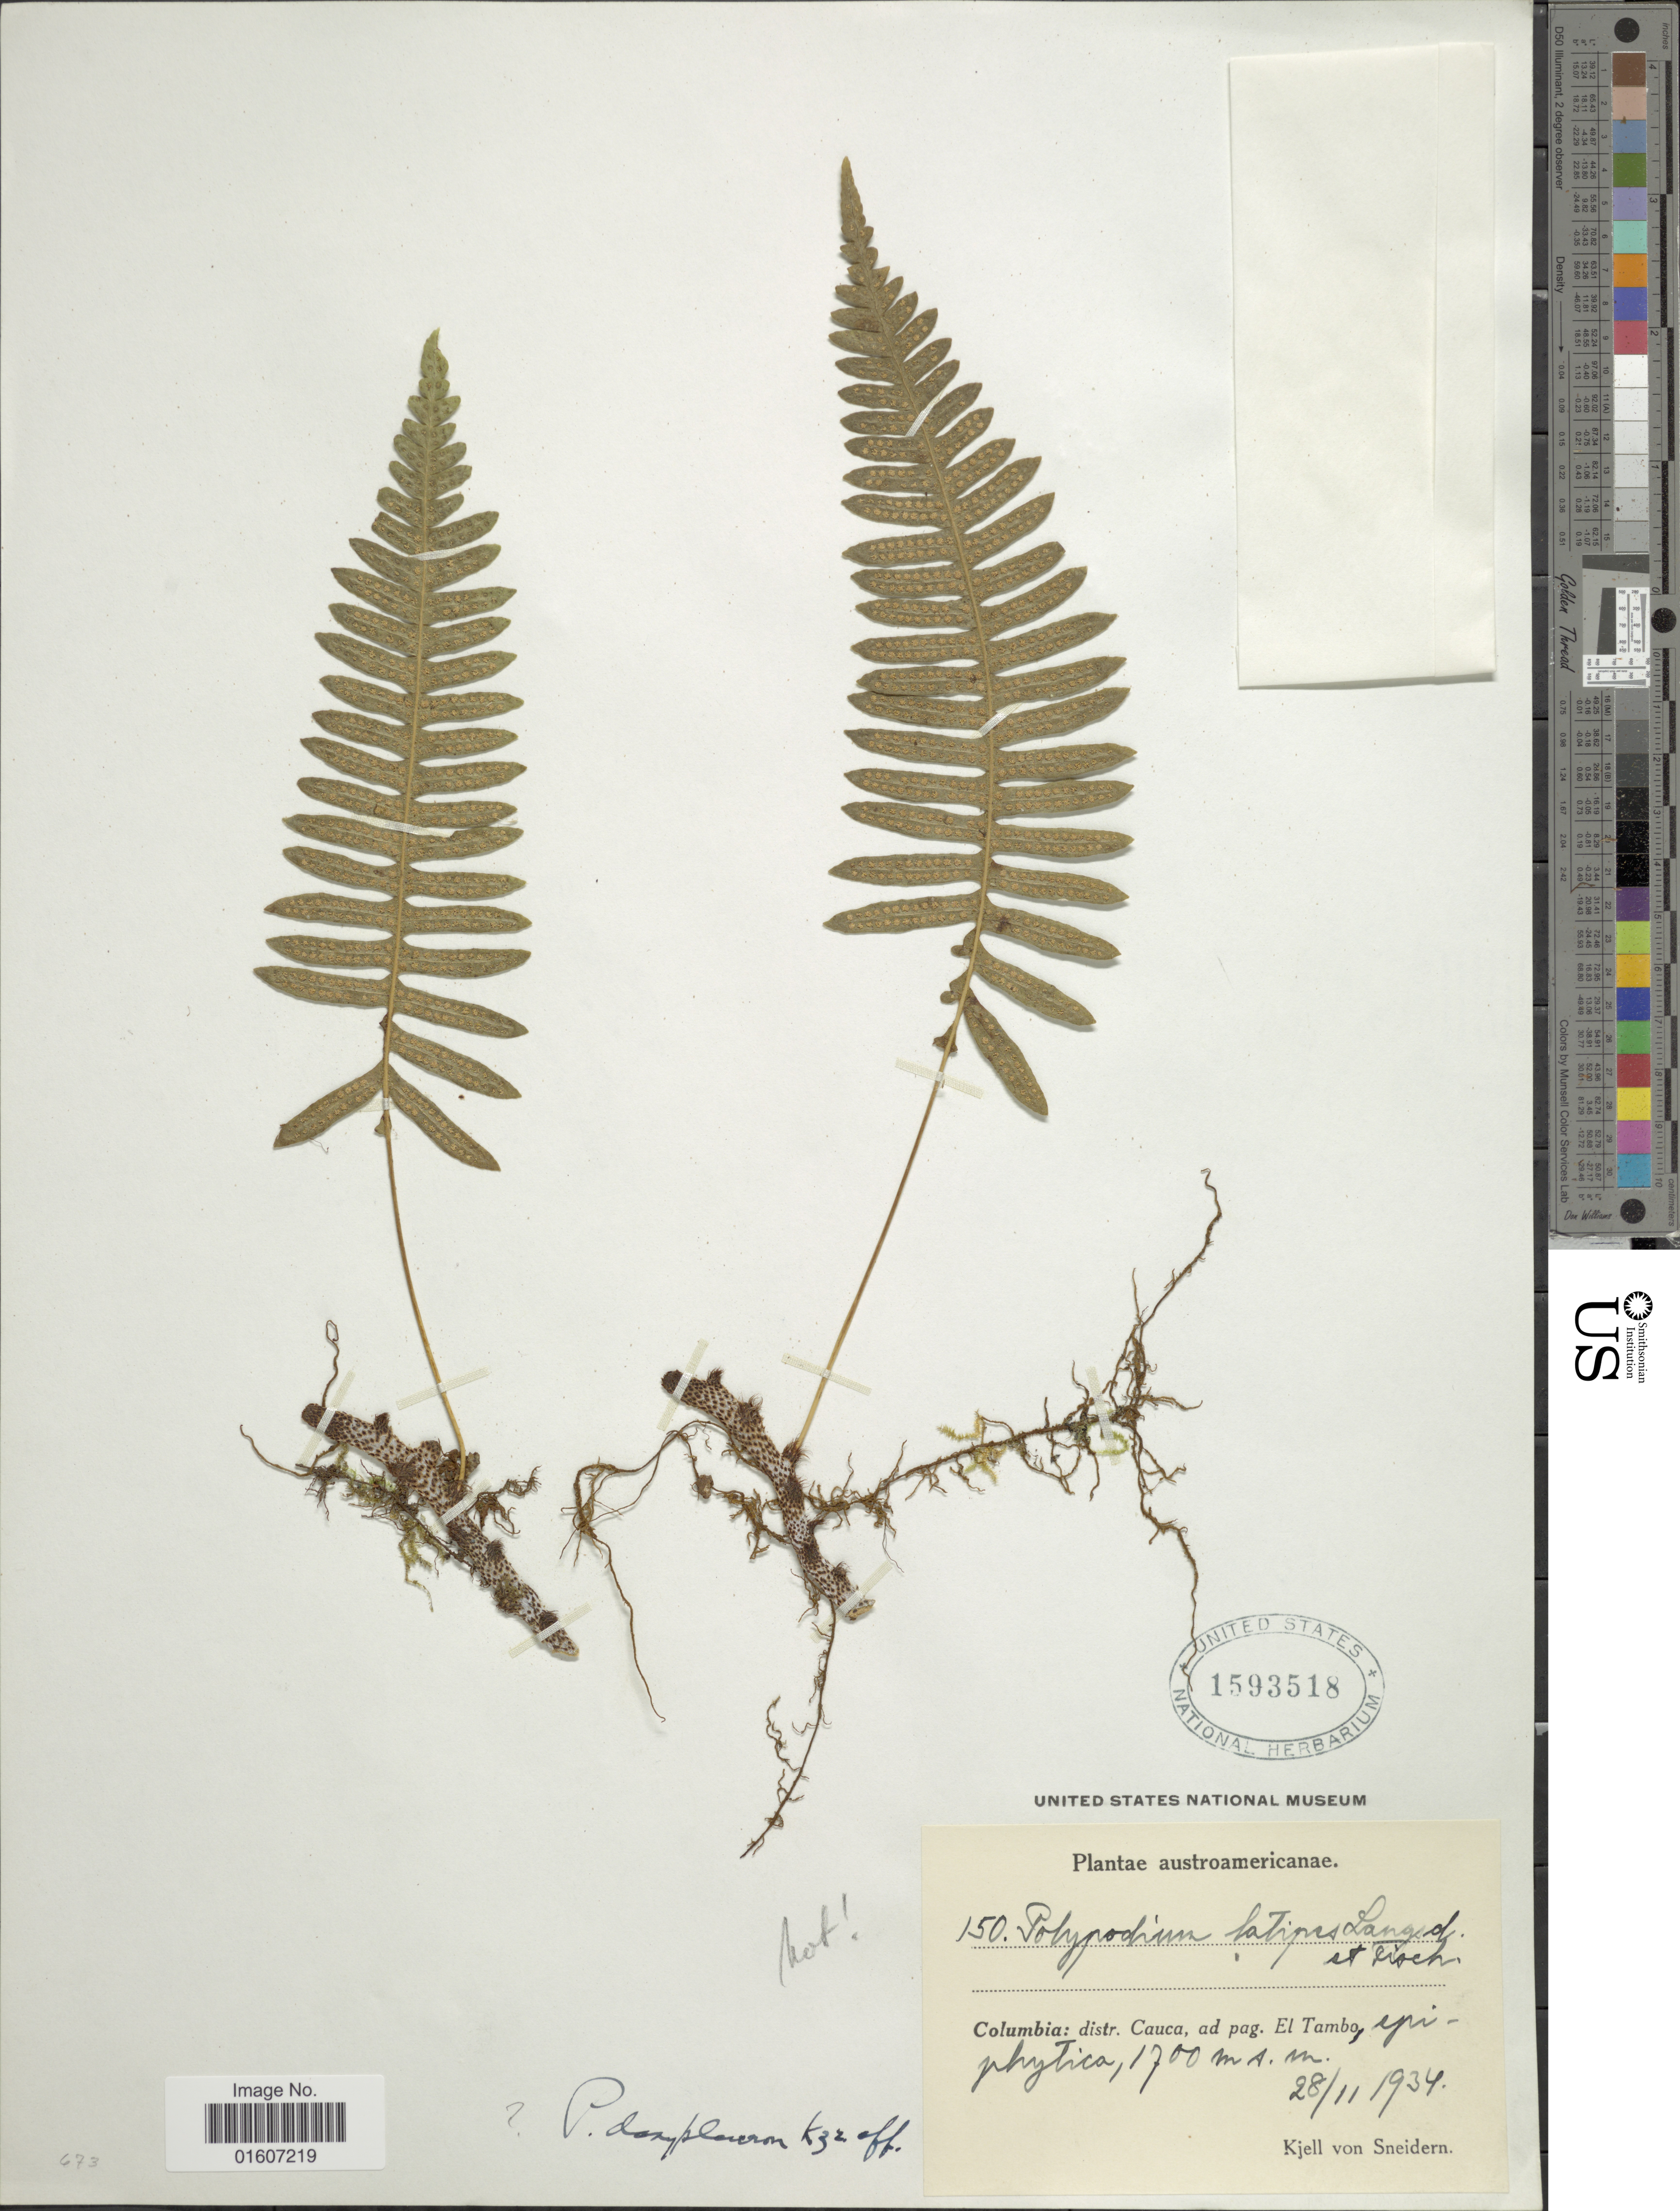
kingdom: Plantae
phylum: Tracheophyta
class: Polypodiopsida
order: Polypodiales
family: Polypodiaceae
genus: Serpocaulon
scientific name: Serpocaulon sp.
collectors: K. von Sneidern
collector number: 150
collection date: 1934-11-28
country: Colombia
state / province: Cauca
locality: Ad pag. El Tambo, epiphutica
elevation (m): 1700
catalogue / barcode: US 1593518